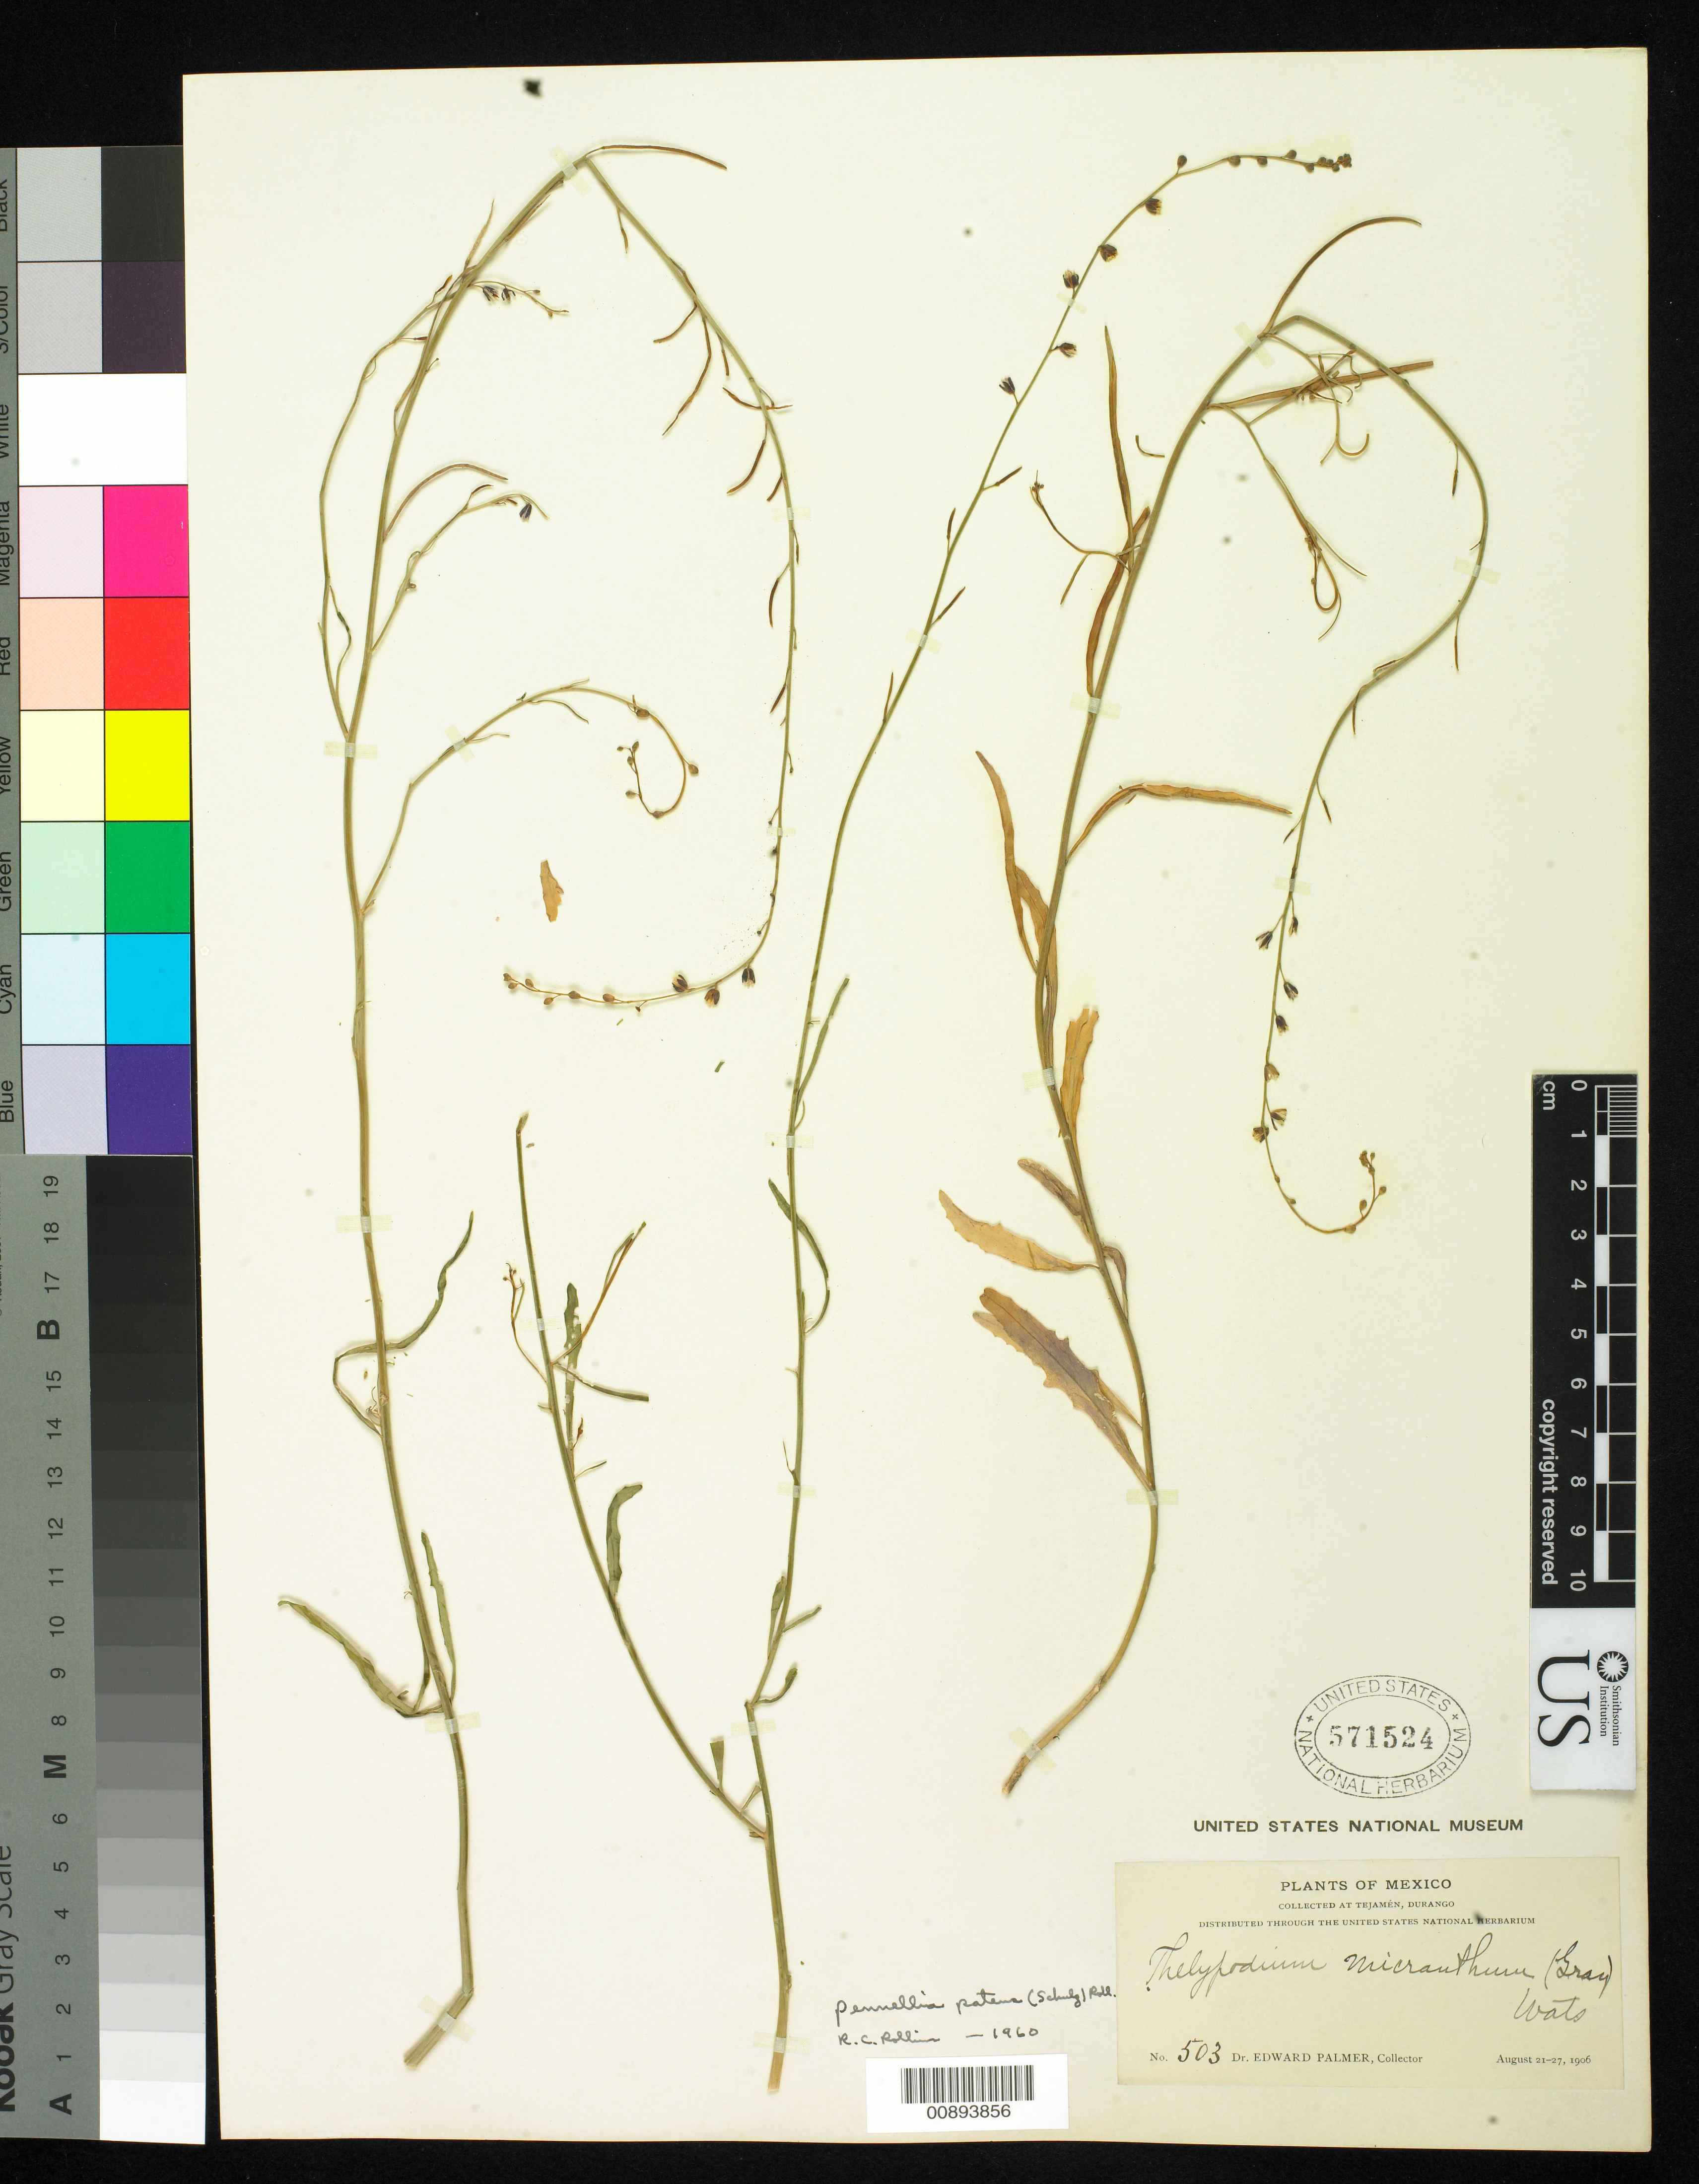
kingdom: Plantae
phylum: Tracheophyta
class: Magnoliopsida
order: Brassicales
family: Brassicaceae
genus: Pennellia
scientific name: Pennellia patens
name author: (O.E. Schulz) Rollins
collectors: E. Palmer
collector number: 503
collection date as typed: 21 Aug 1906 to 27 Aug 1906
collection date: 1906-08-21/1906-08-27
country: Mexico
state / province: Durango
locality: Tejamén, Durango.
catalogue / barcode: US 571524